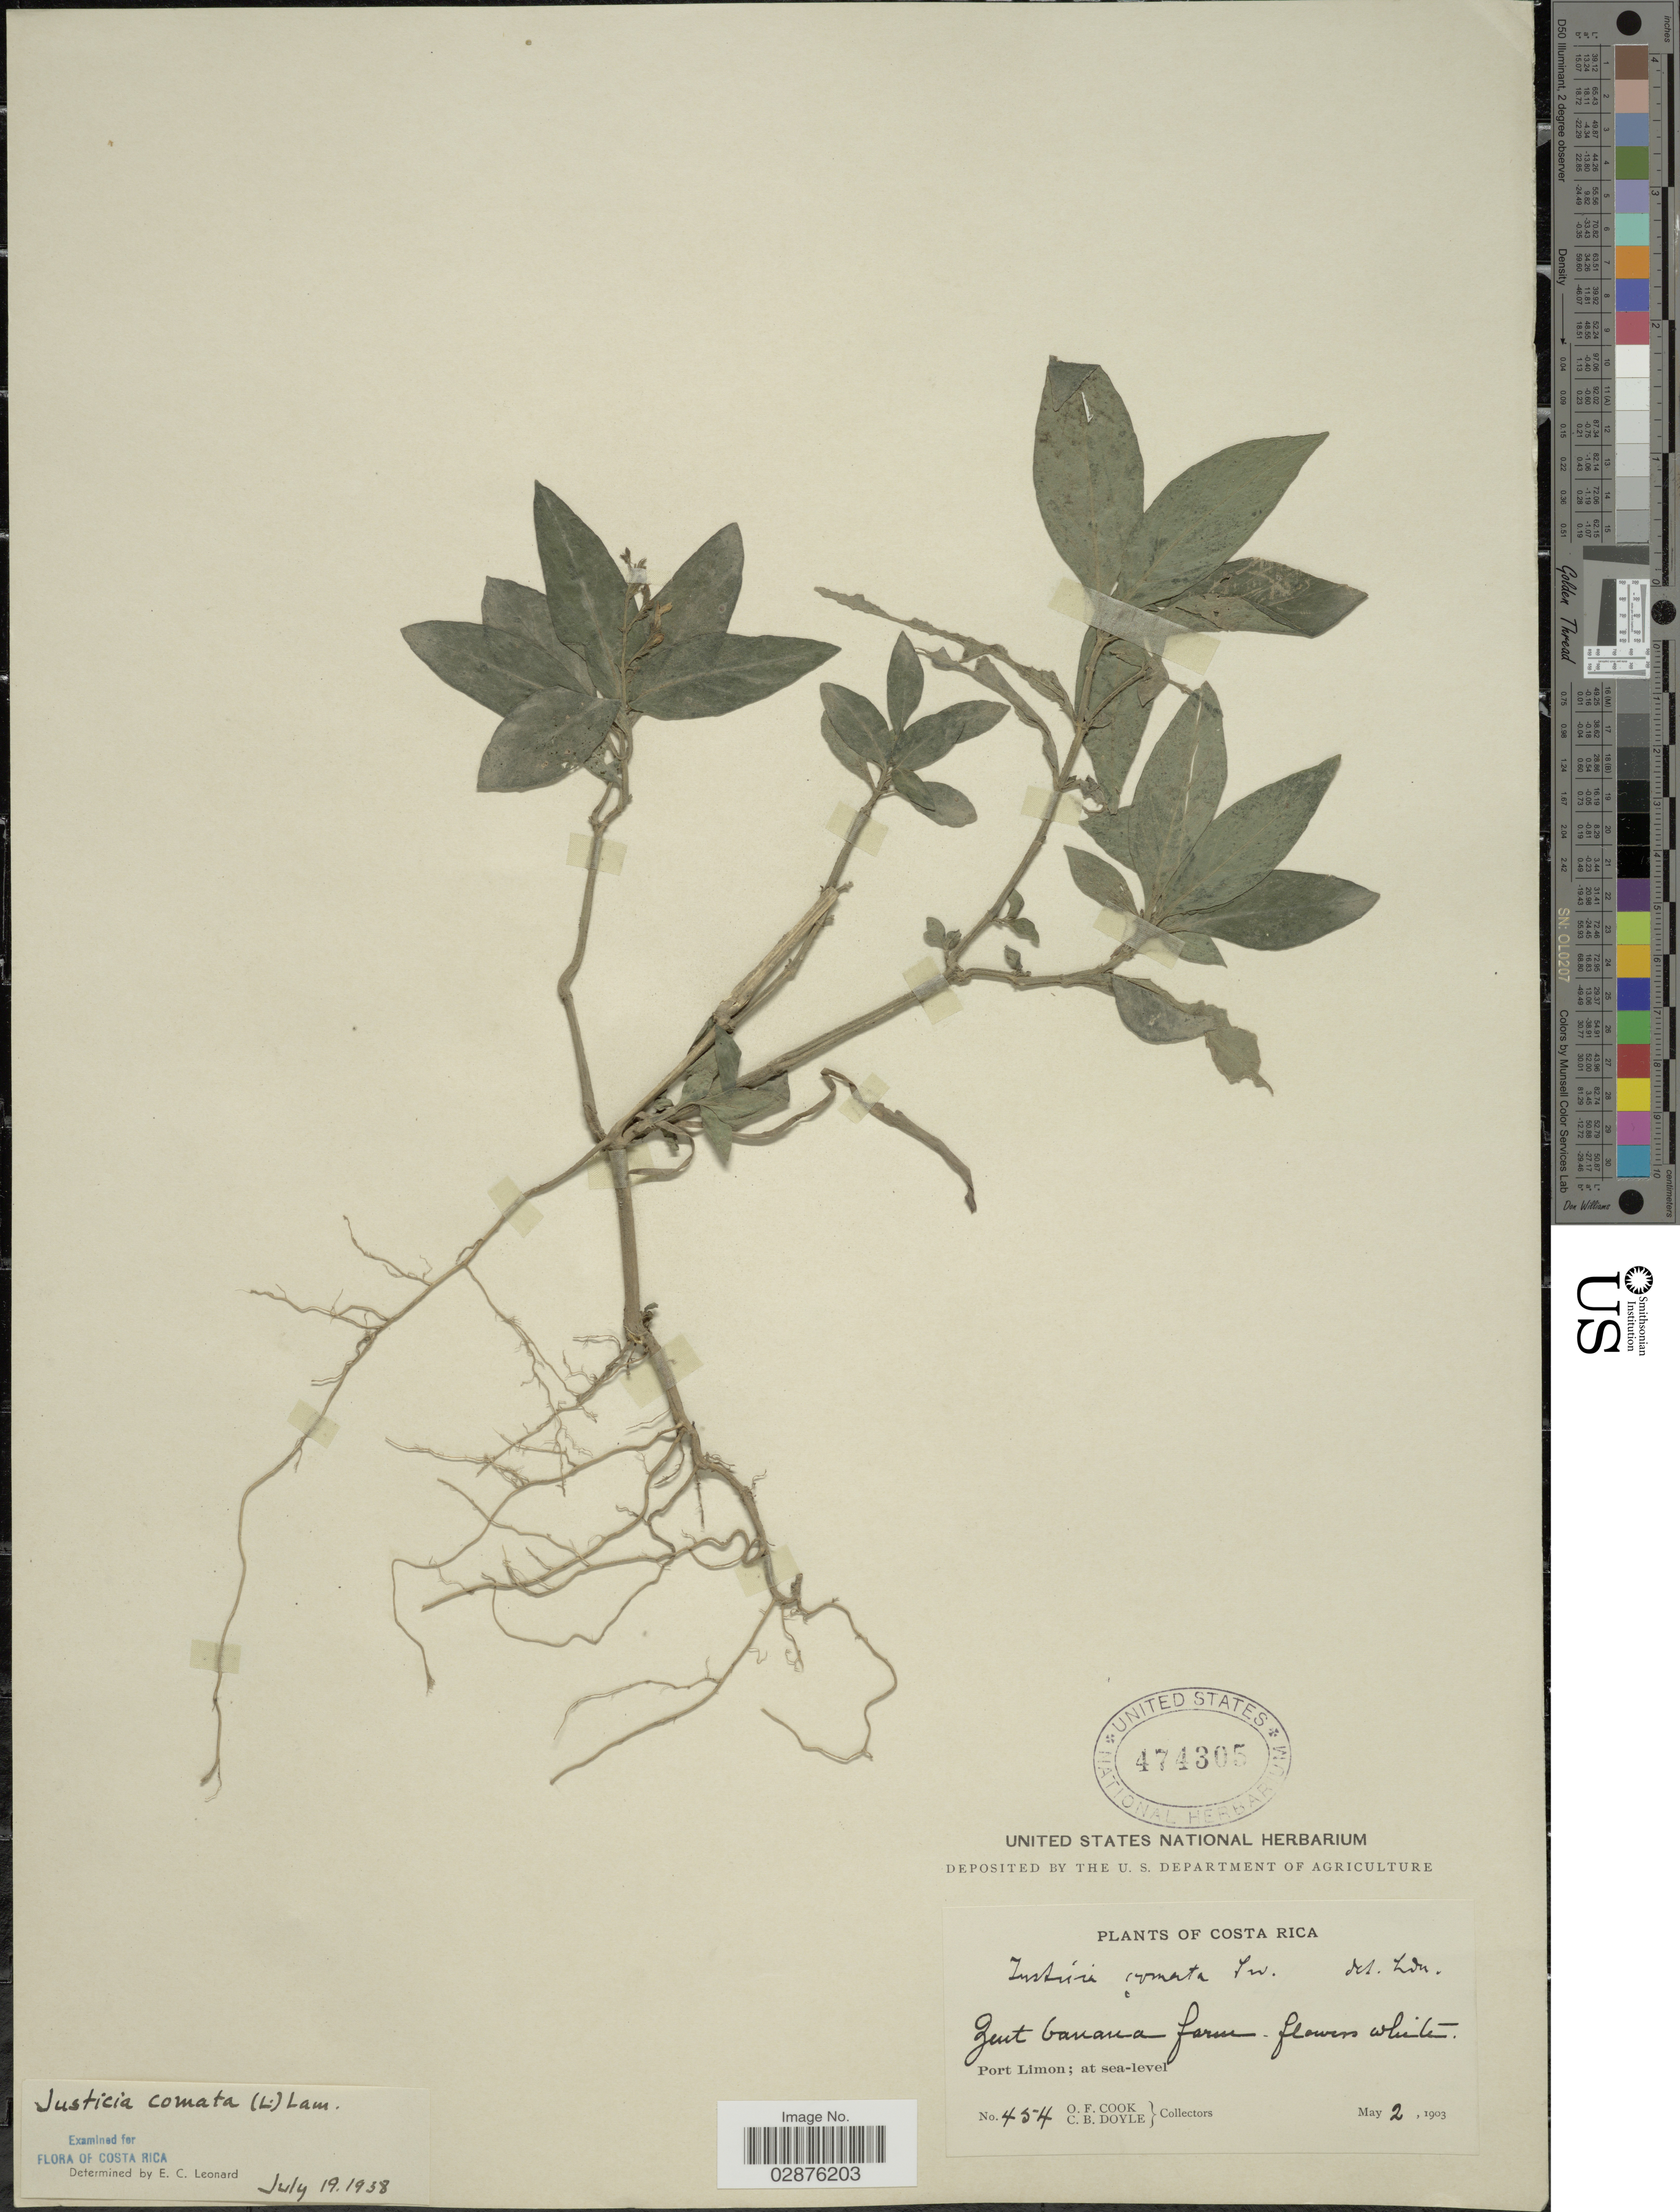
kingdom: Plantae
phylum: Tracheophyta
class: Magnoliopsida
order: Lamiales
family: Acanthaceae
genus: Justicia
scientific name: Justicia comata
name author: (L.) Lam.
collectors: O. F. Cook & C. Doyle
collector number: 454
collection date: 1903-05-02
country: Costa Rica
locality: Zent banana farm, Port Limon.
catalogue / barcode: US 474305